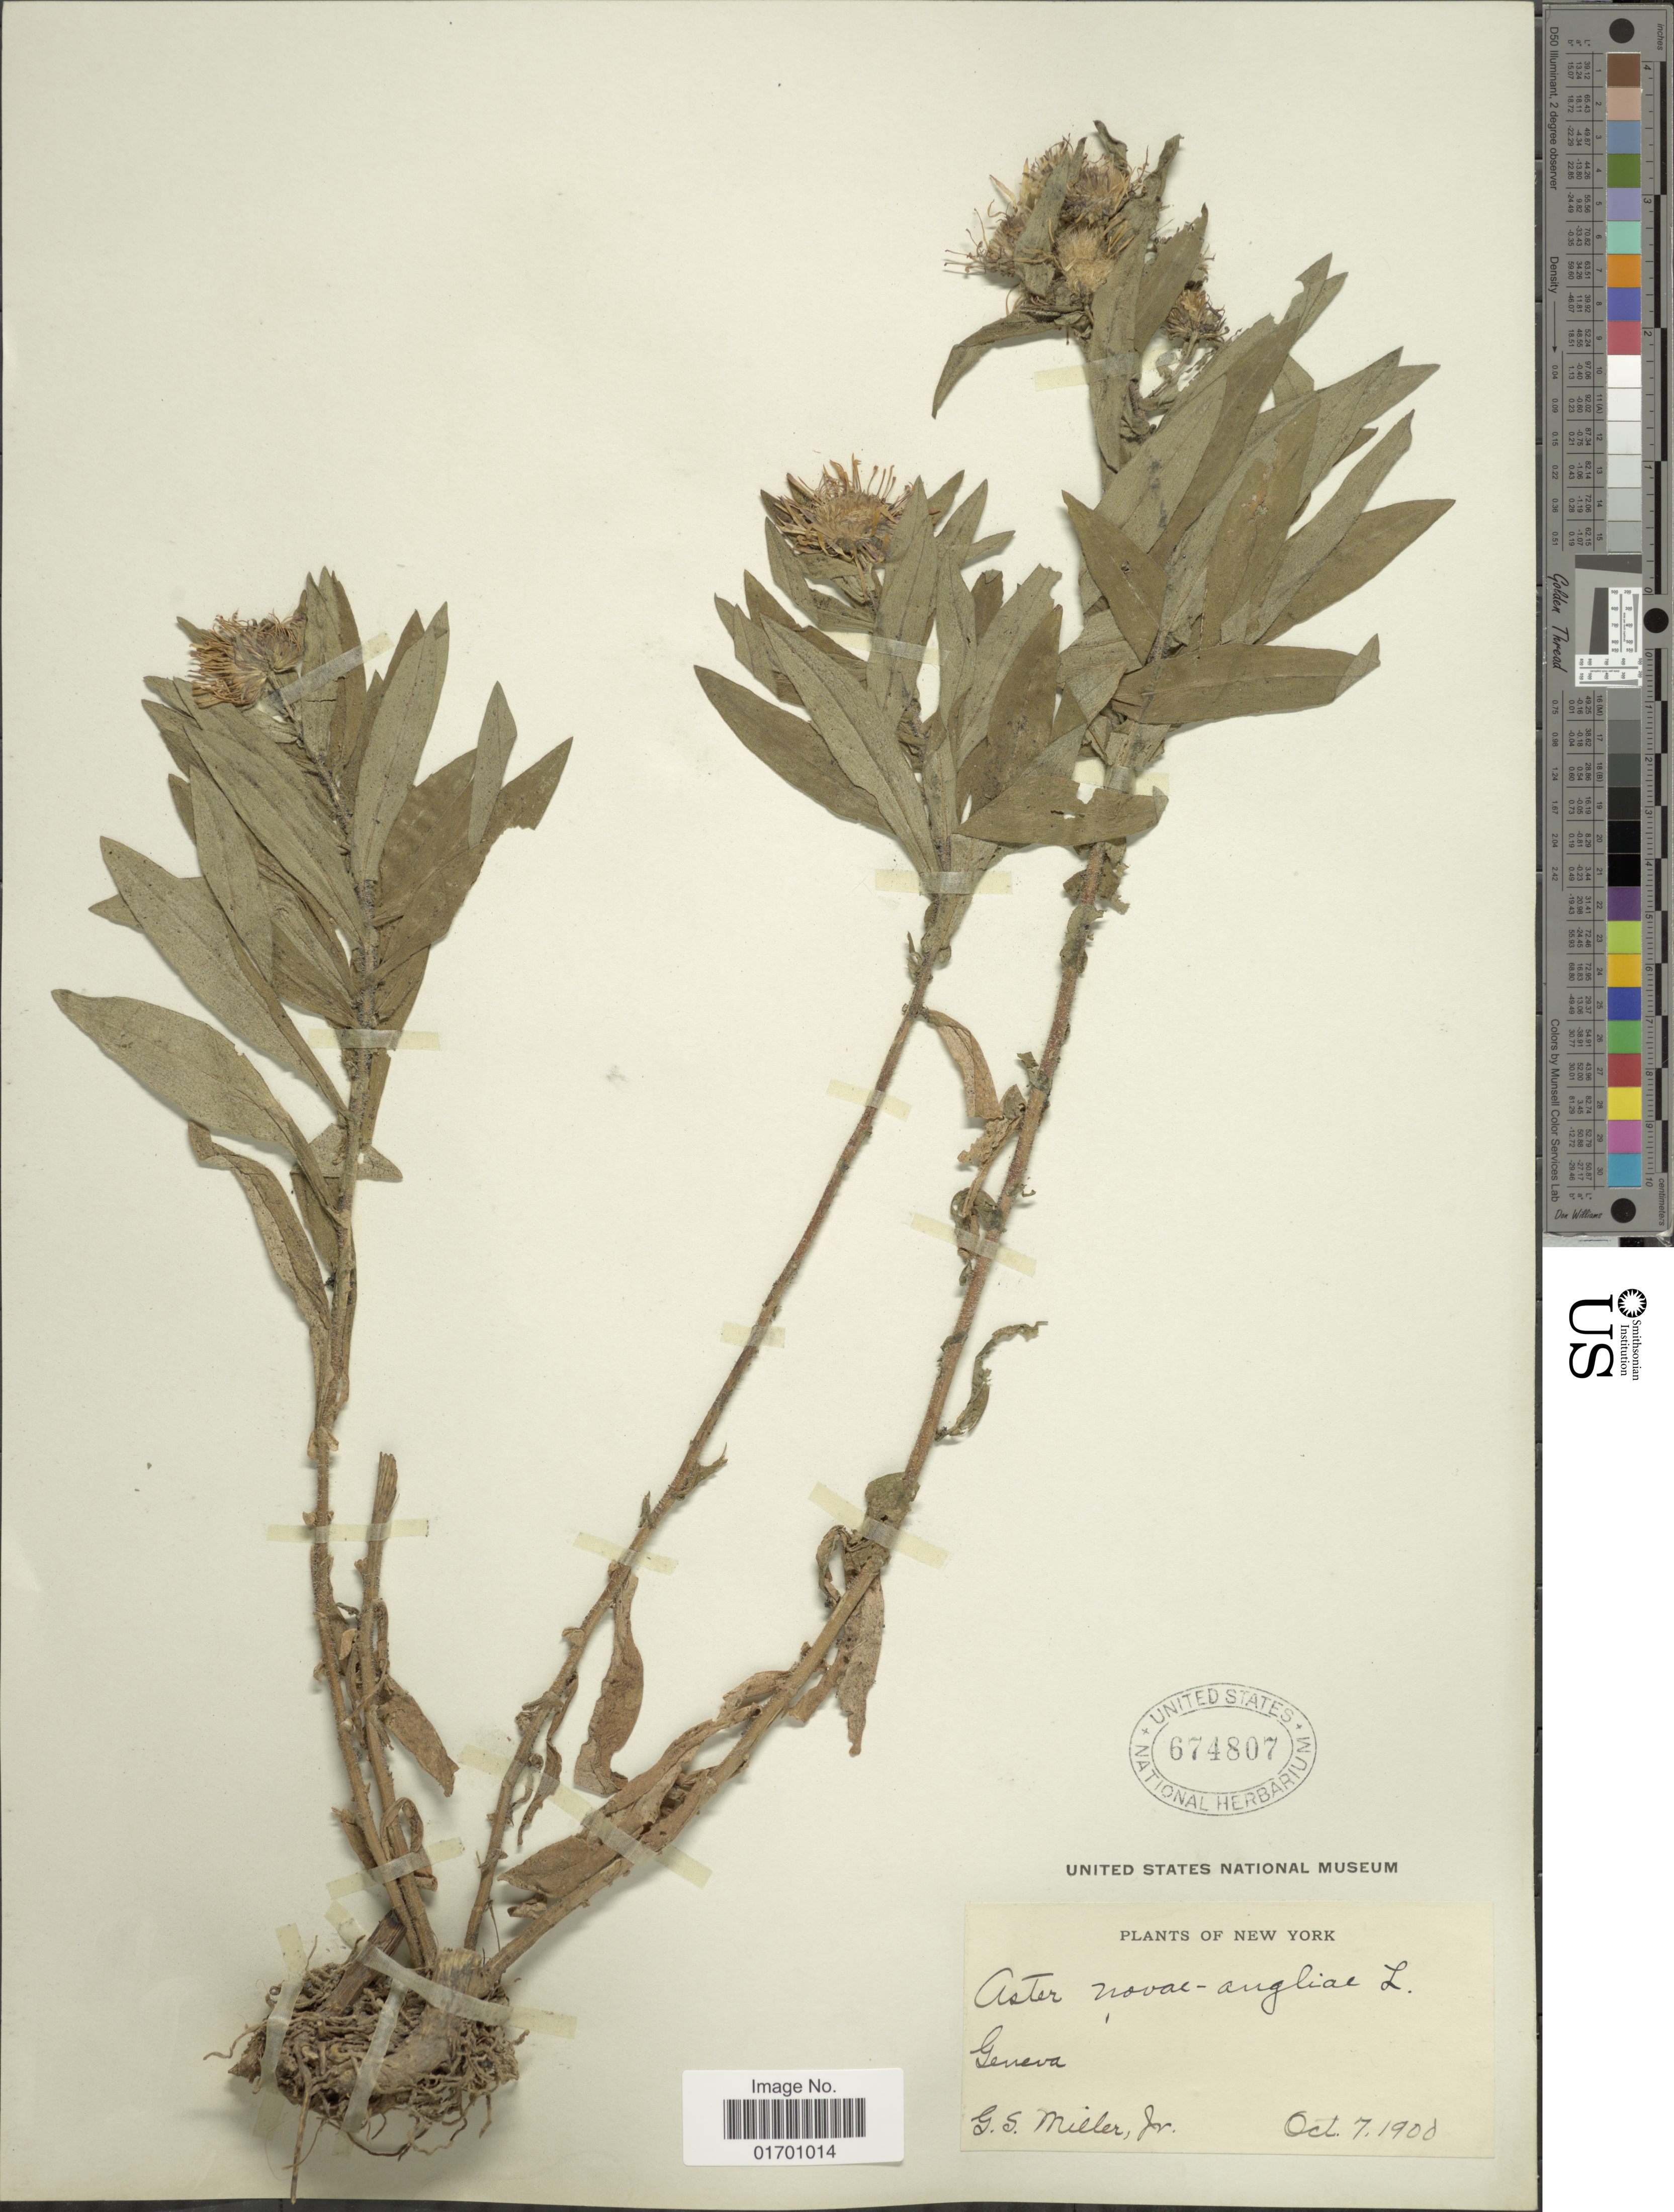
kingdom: Plantae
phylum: Tracheophyta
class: Magnoliopsida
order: Asterales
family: Asteraceae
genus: Symphyotrichum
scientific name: Symphyotrichum novae-angliae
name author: (L.) G.L. Nesom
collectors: G. S. Miller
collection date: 1900-10-07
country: United States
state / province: New York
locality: Geneva.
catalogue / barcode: US 674807